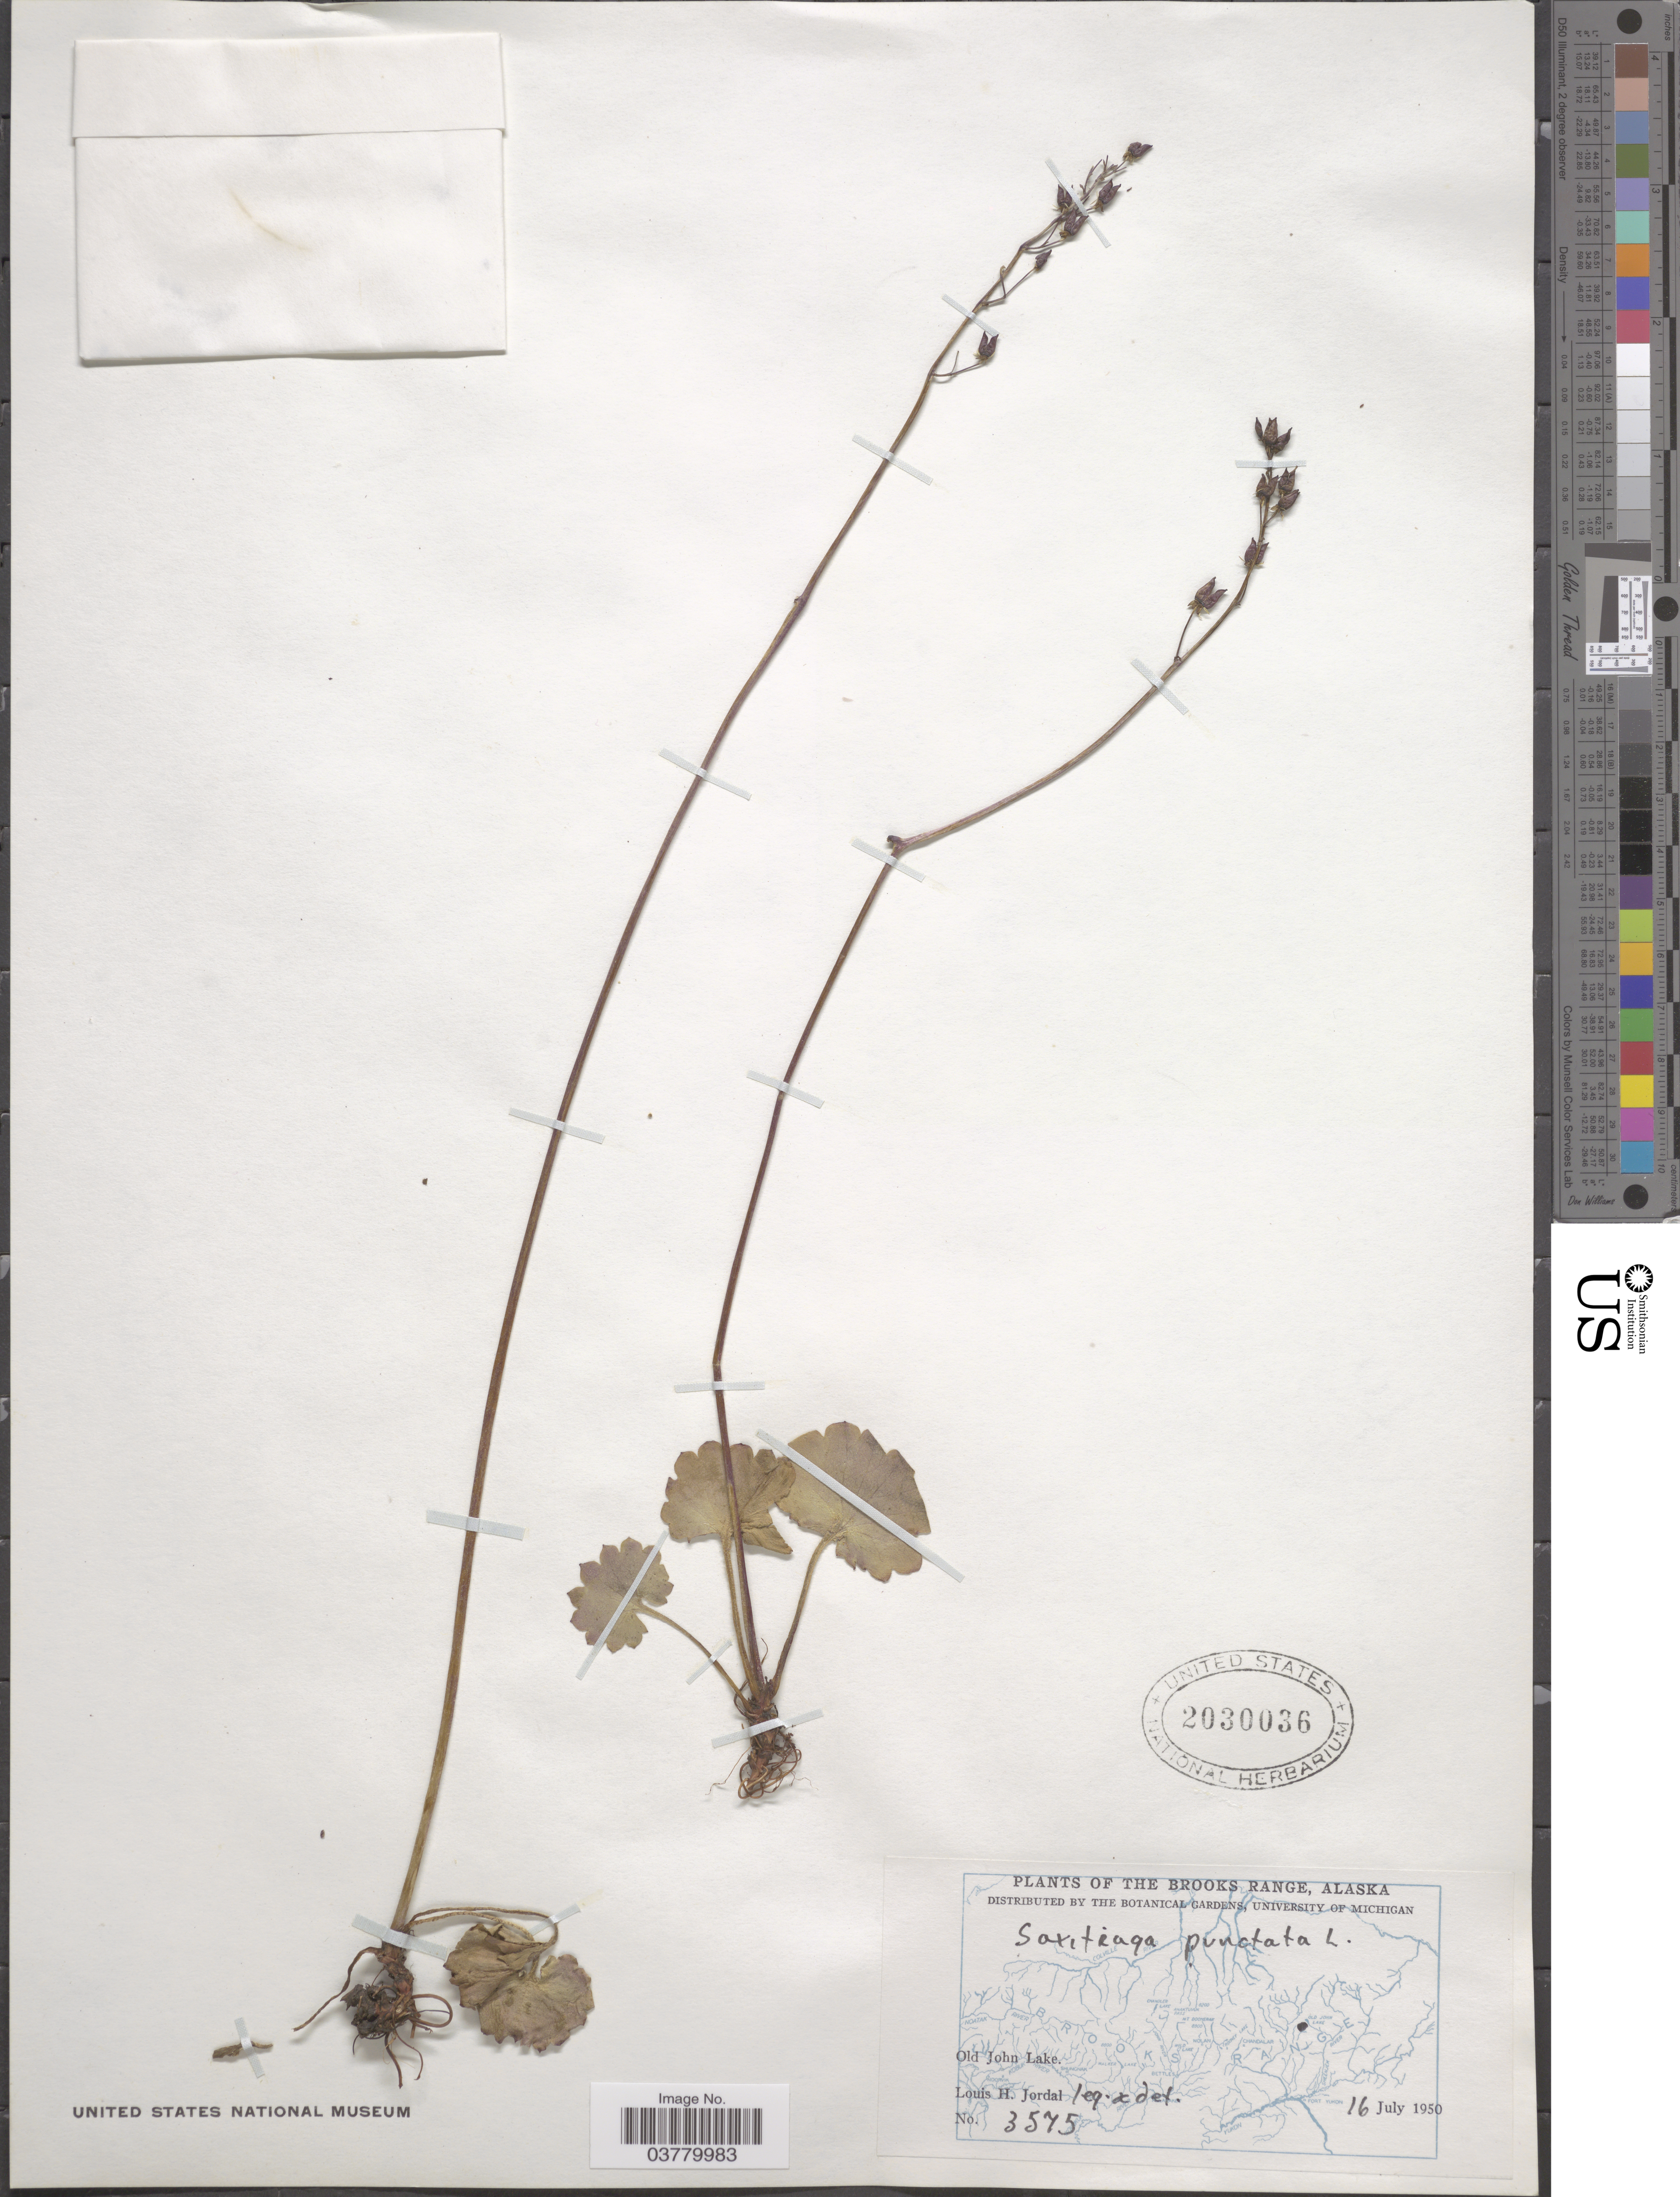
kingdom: Plantae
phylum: Tracheophyta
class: Magnoliopsida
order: Saxifragales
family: Saxifragaceae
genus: Micranthes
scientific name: Micranthes nelsoniana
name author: (D. Don) Small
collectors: L. Jordal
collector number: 3575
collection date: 1950-07-16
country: United States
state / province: Alaska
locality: The Brooks Range. Old John Lake.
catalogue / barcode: US 2030036